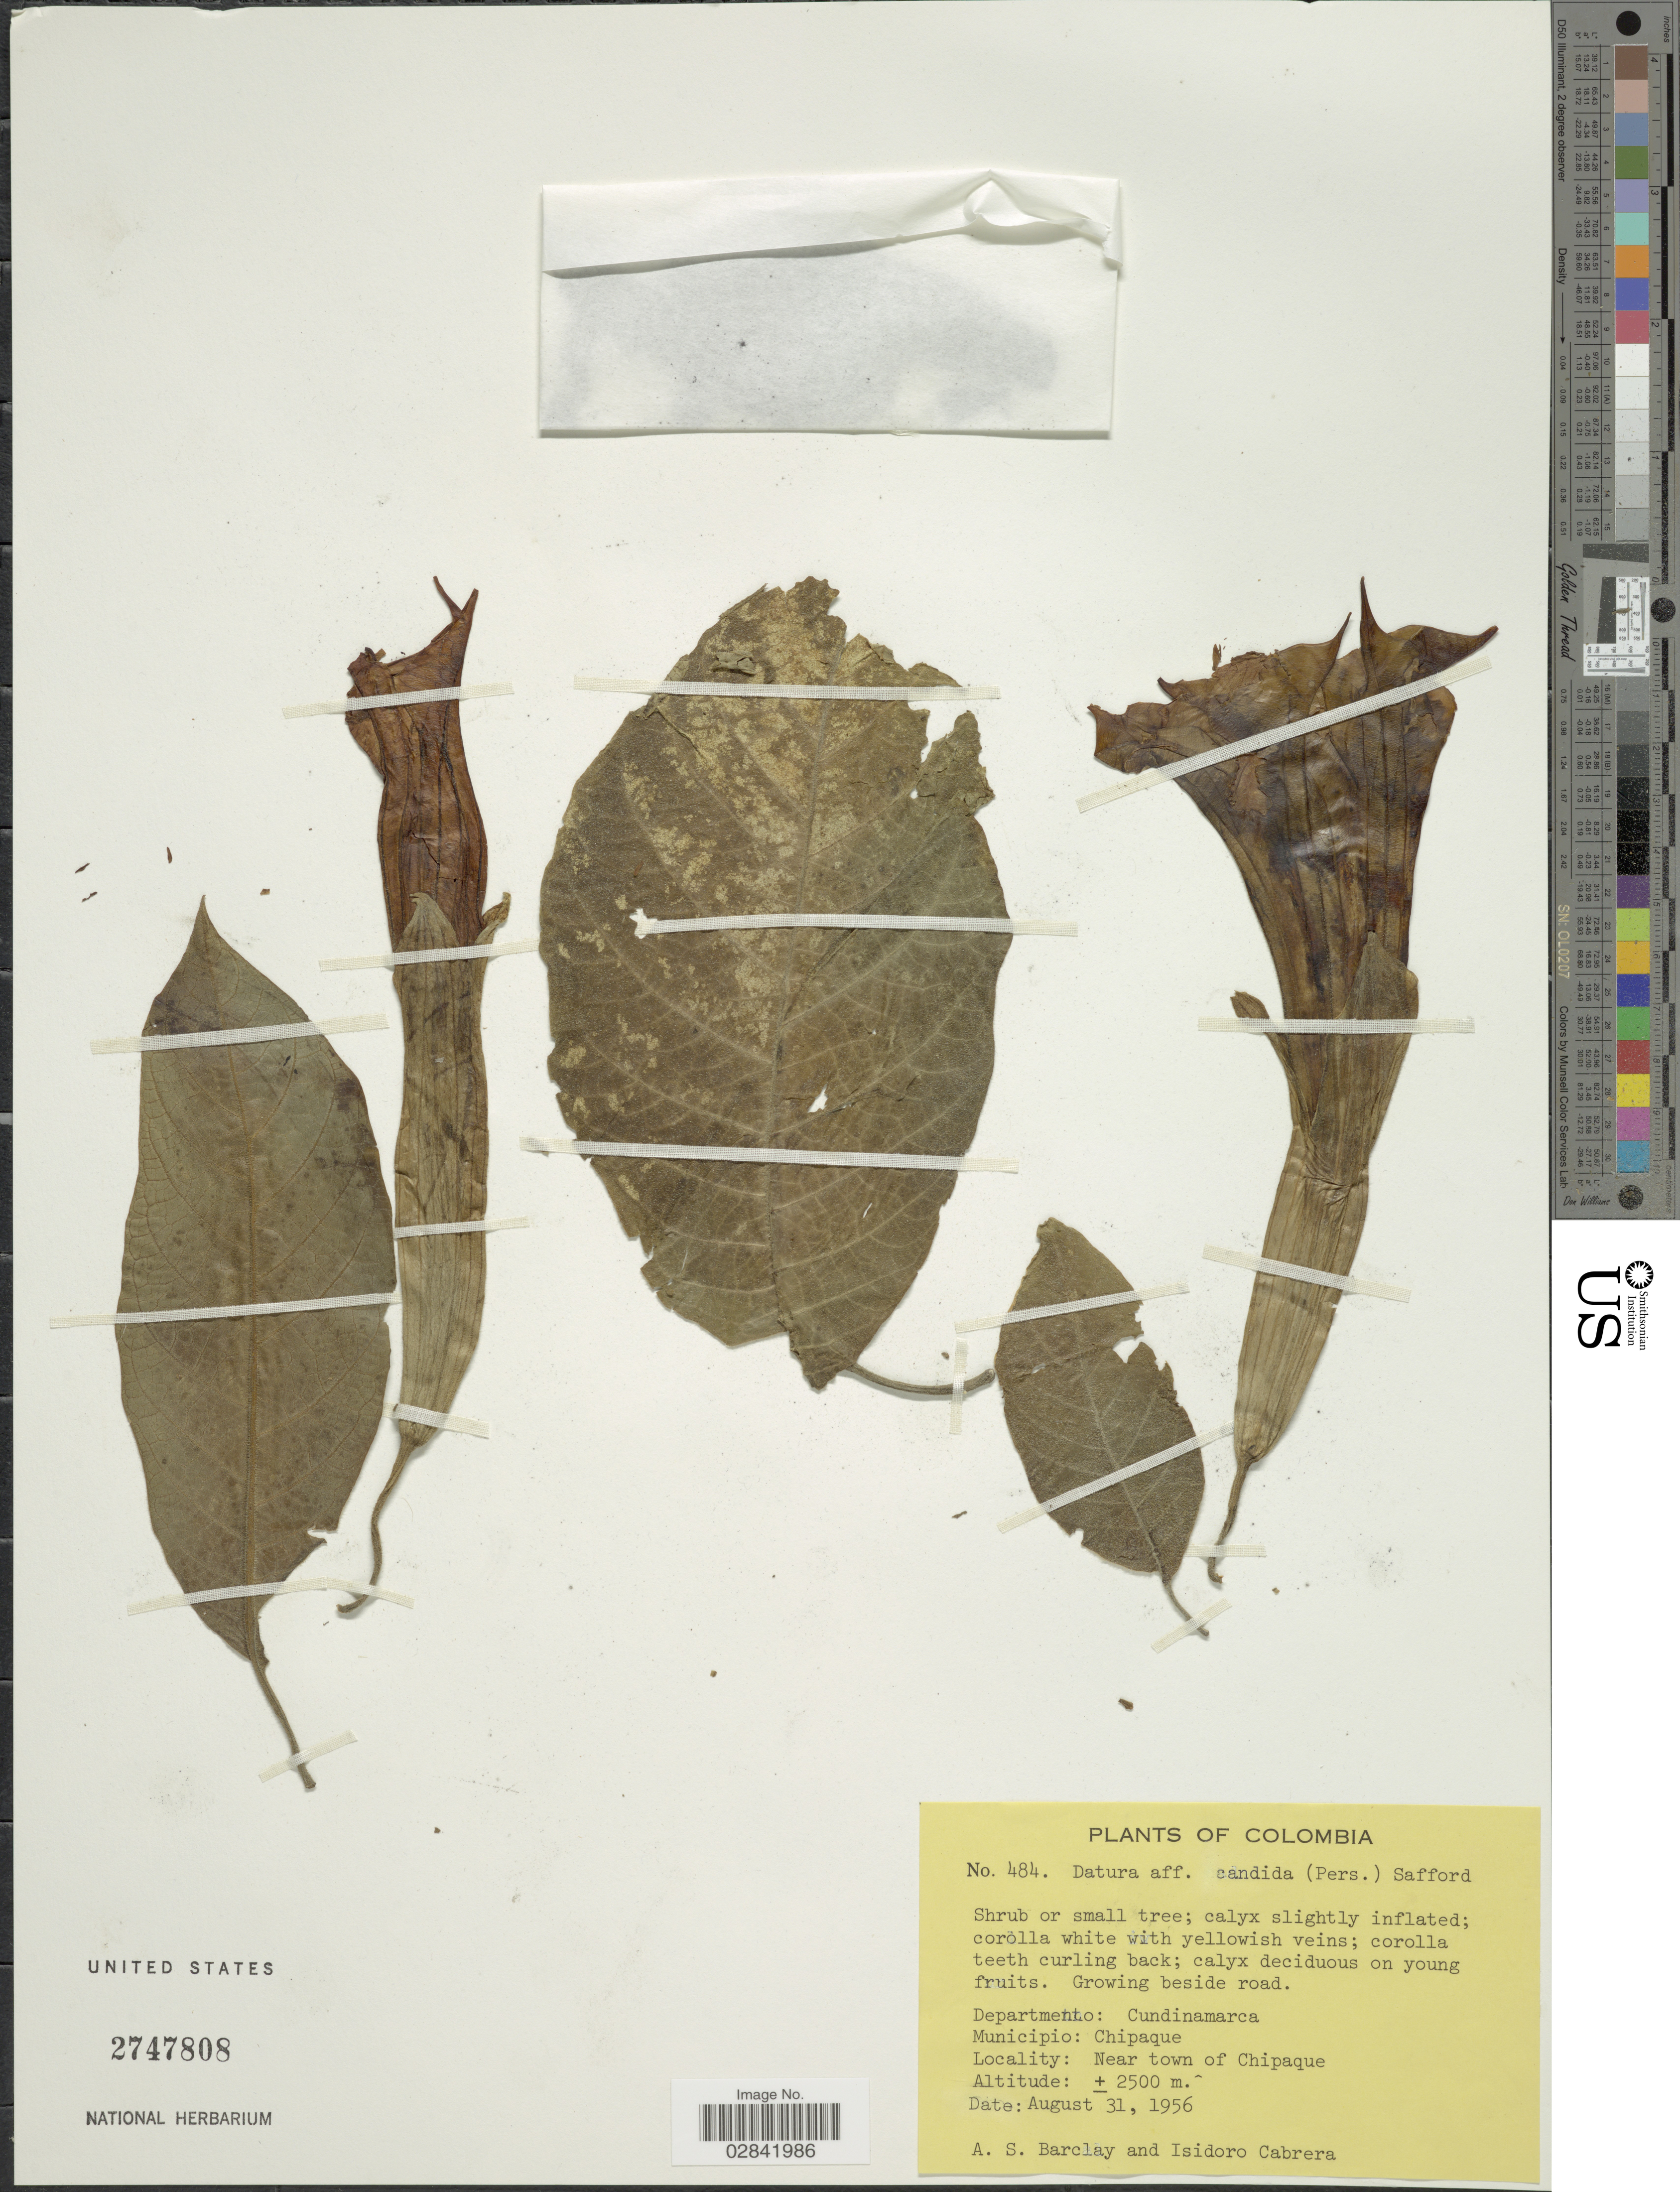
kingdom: Plantae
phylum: Tracheophyta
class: Magnoliopsida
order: Solanales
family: Solanaceae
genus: Brugmansia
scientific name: Brugmansia x candida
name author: Pers.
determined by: (US) Smithsonian Institution - National Museum of Natural History - Department of Botany (UNITED STATES)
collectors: A. S. Barclay & I. Cabrera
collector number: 484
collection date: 1956-08-31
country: Colombia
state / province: Cundinamarca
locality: Departmento: Cundinamarca, Municipio: Chipaque. Near town of Chipaque.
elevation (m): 2500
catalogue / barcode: US 2747808